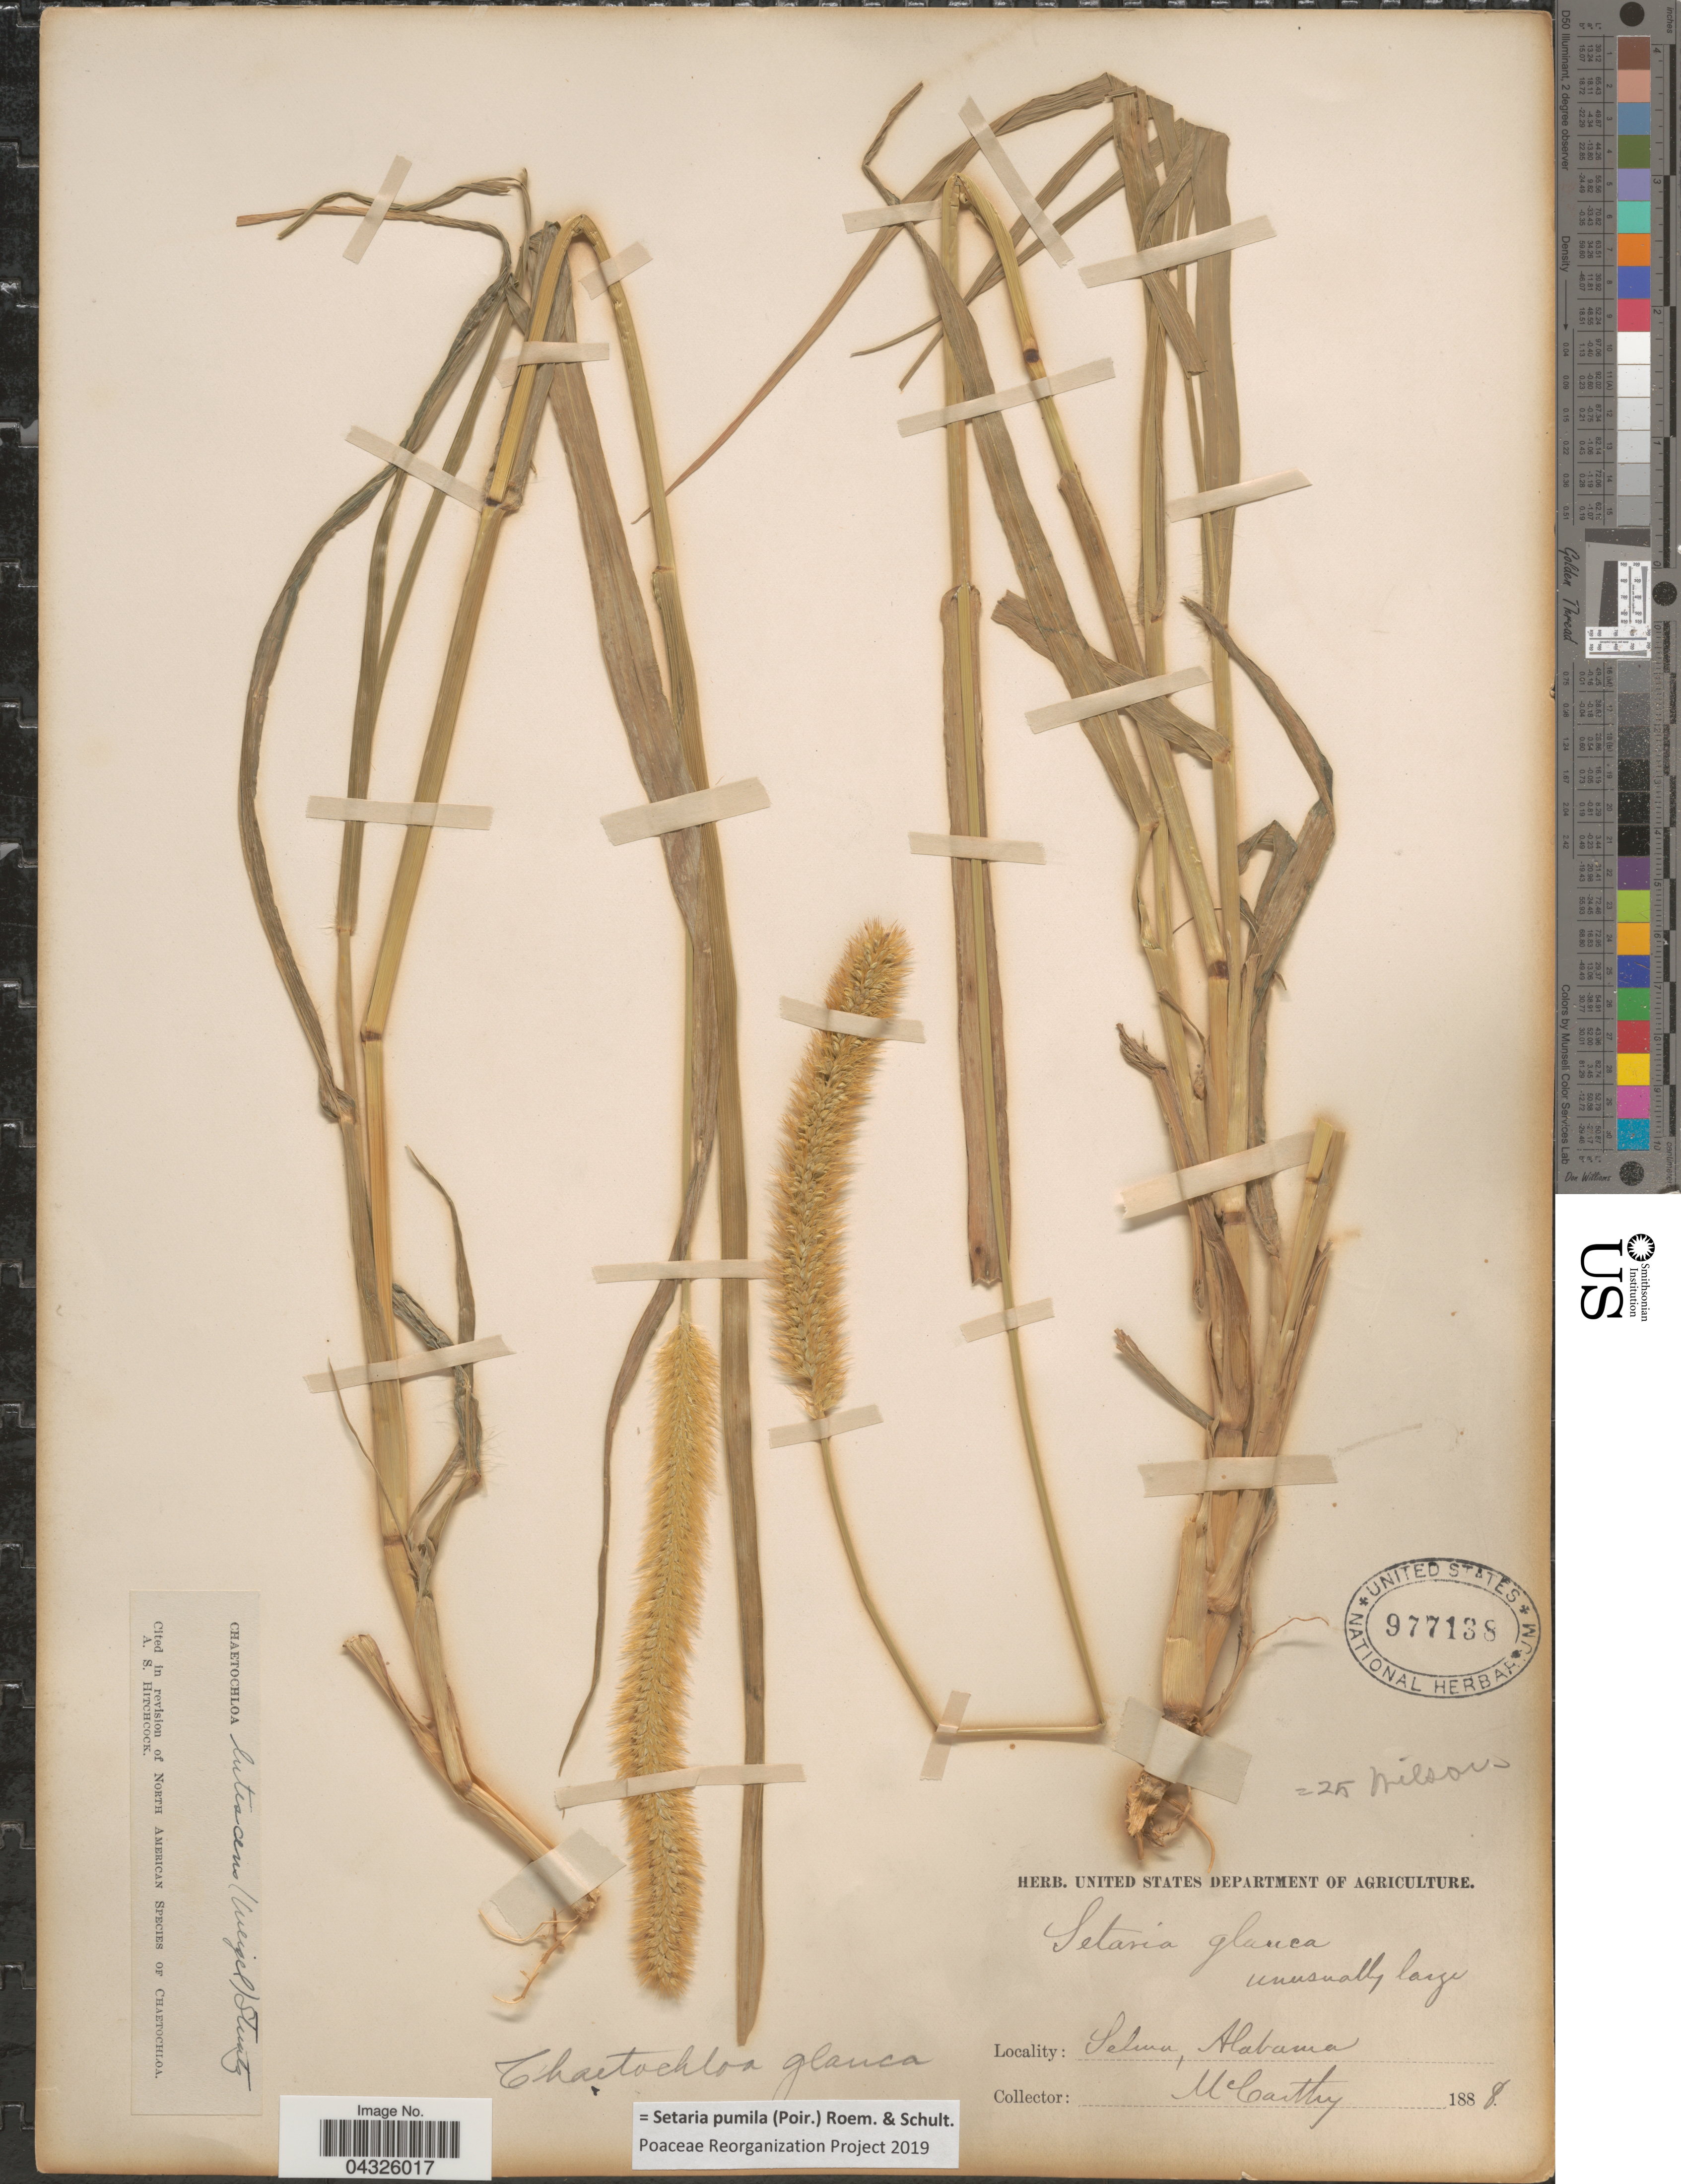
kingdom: Plantae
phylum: Tracheophyta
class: Liliopsida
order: Poales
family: Poaceae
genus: Setaria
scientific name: Setaria pumila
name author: (Poir.) Roem. & Schult.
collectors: -- McCarthy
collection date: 1888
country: United States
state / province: Alabama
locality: Selma.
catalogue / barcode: US 977138